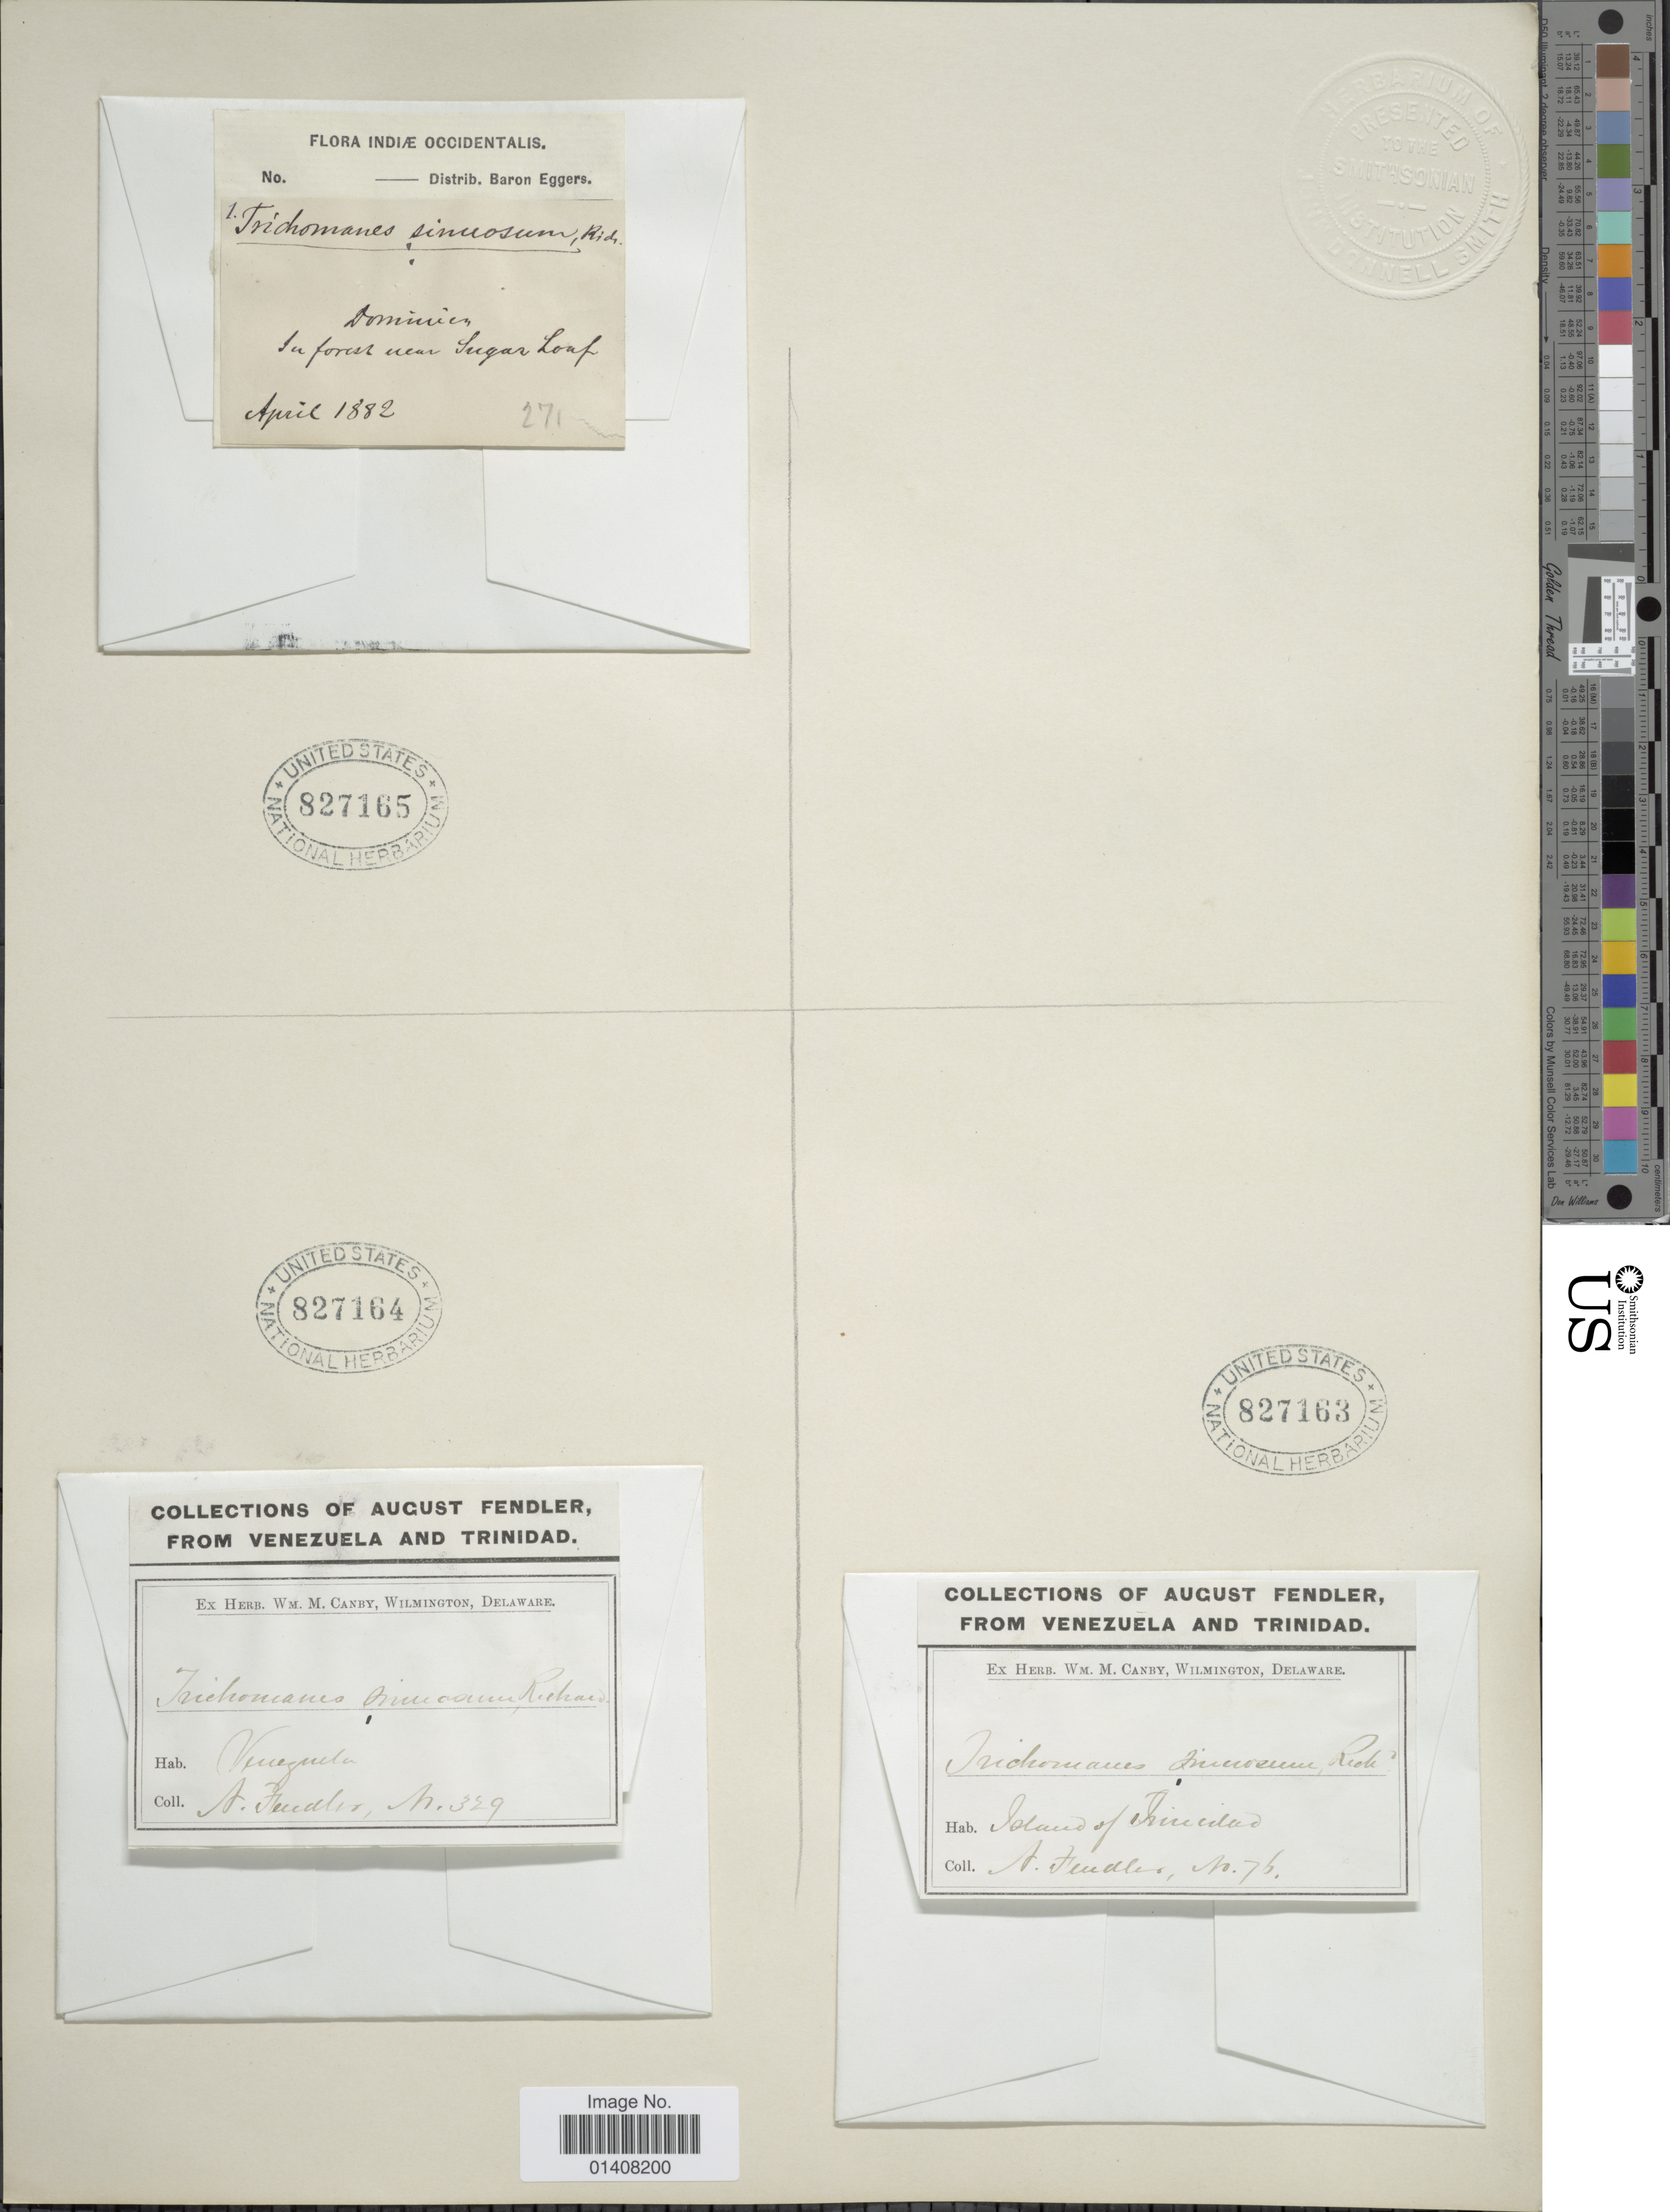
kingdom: Plantae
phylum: Tracheophyta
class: Polypodiopsida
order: Hymenophyllales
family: Hymenophyllaceae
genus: Trichomanes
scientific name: Trichomanes polypodioides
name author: L.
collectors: A. Fendler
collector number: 76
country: Trinidad and Tobago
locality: Island of Trinidad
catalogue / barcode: US 827163